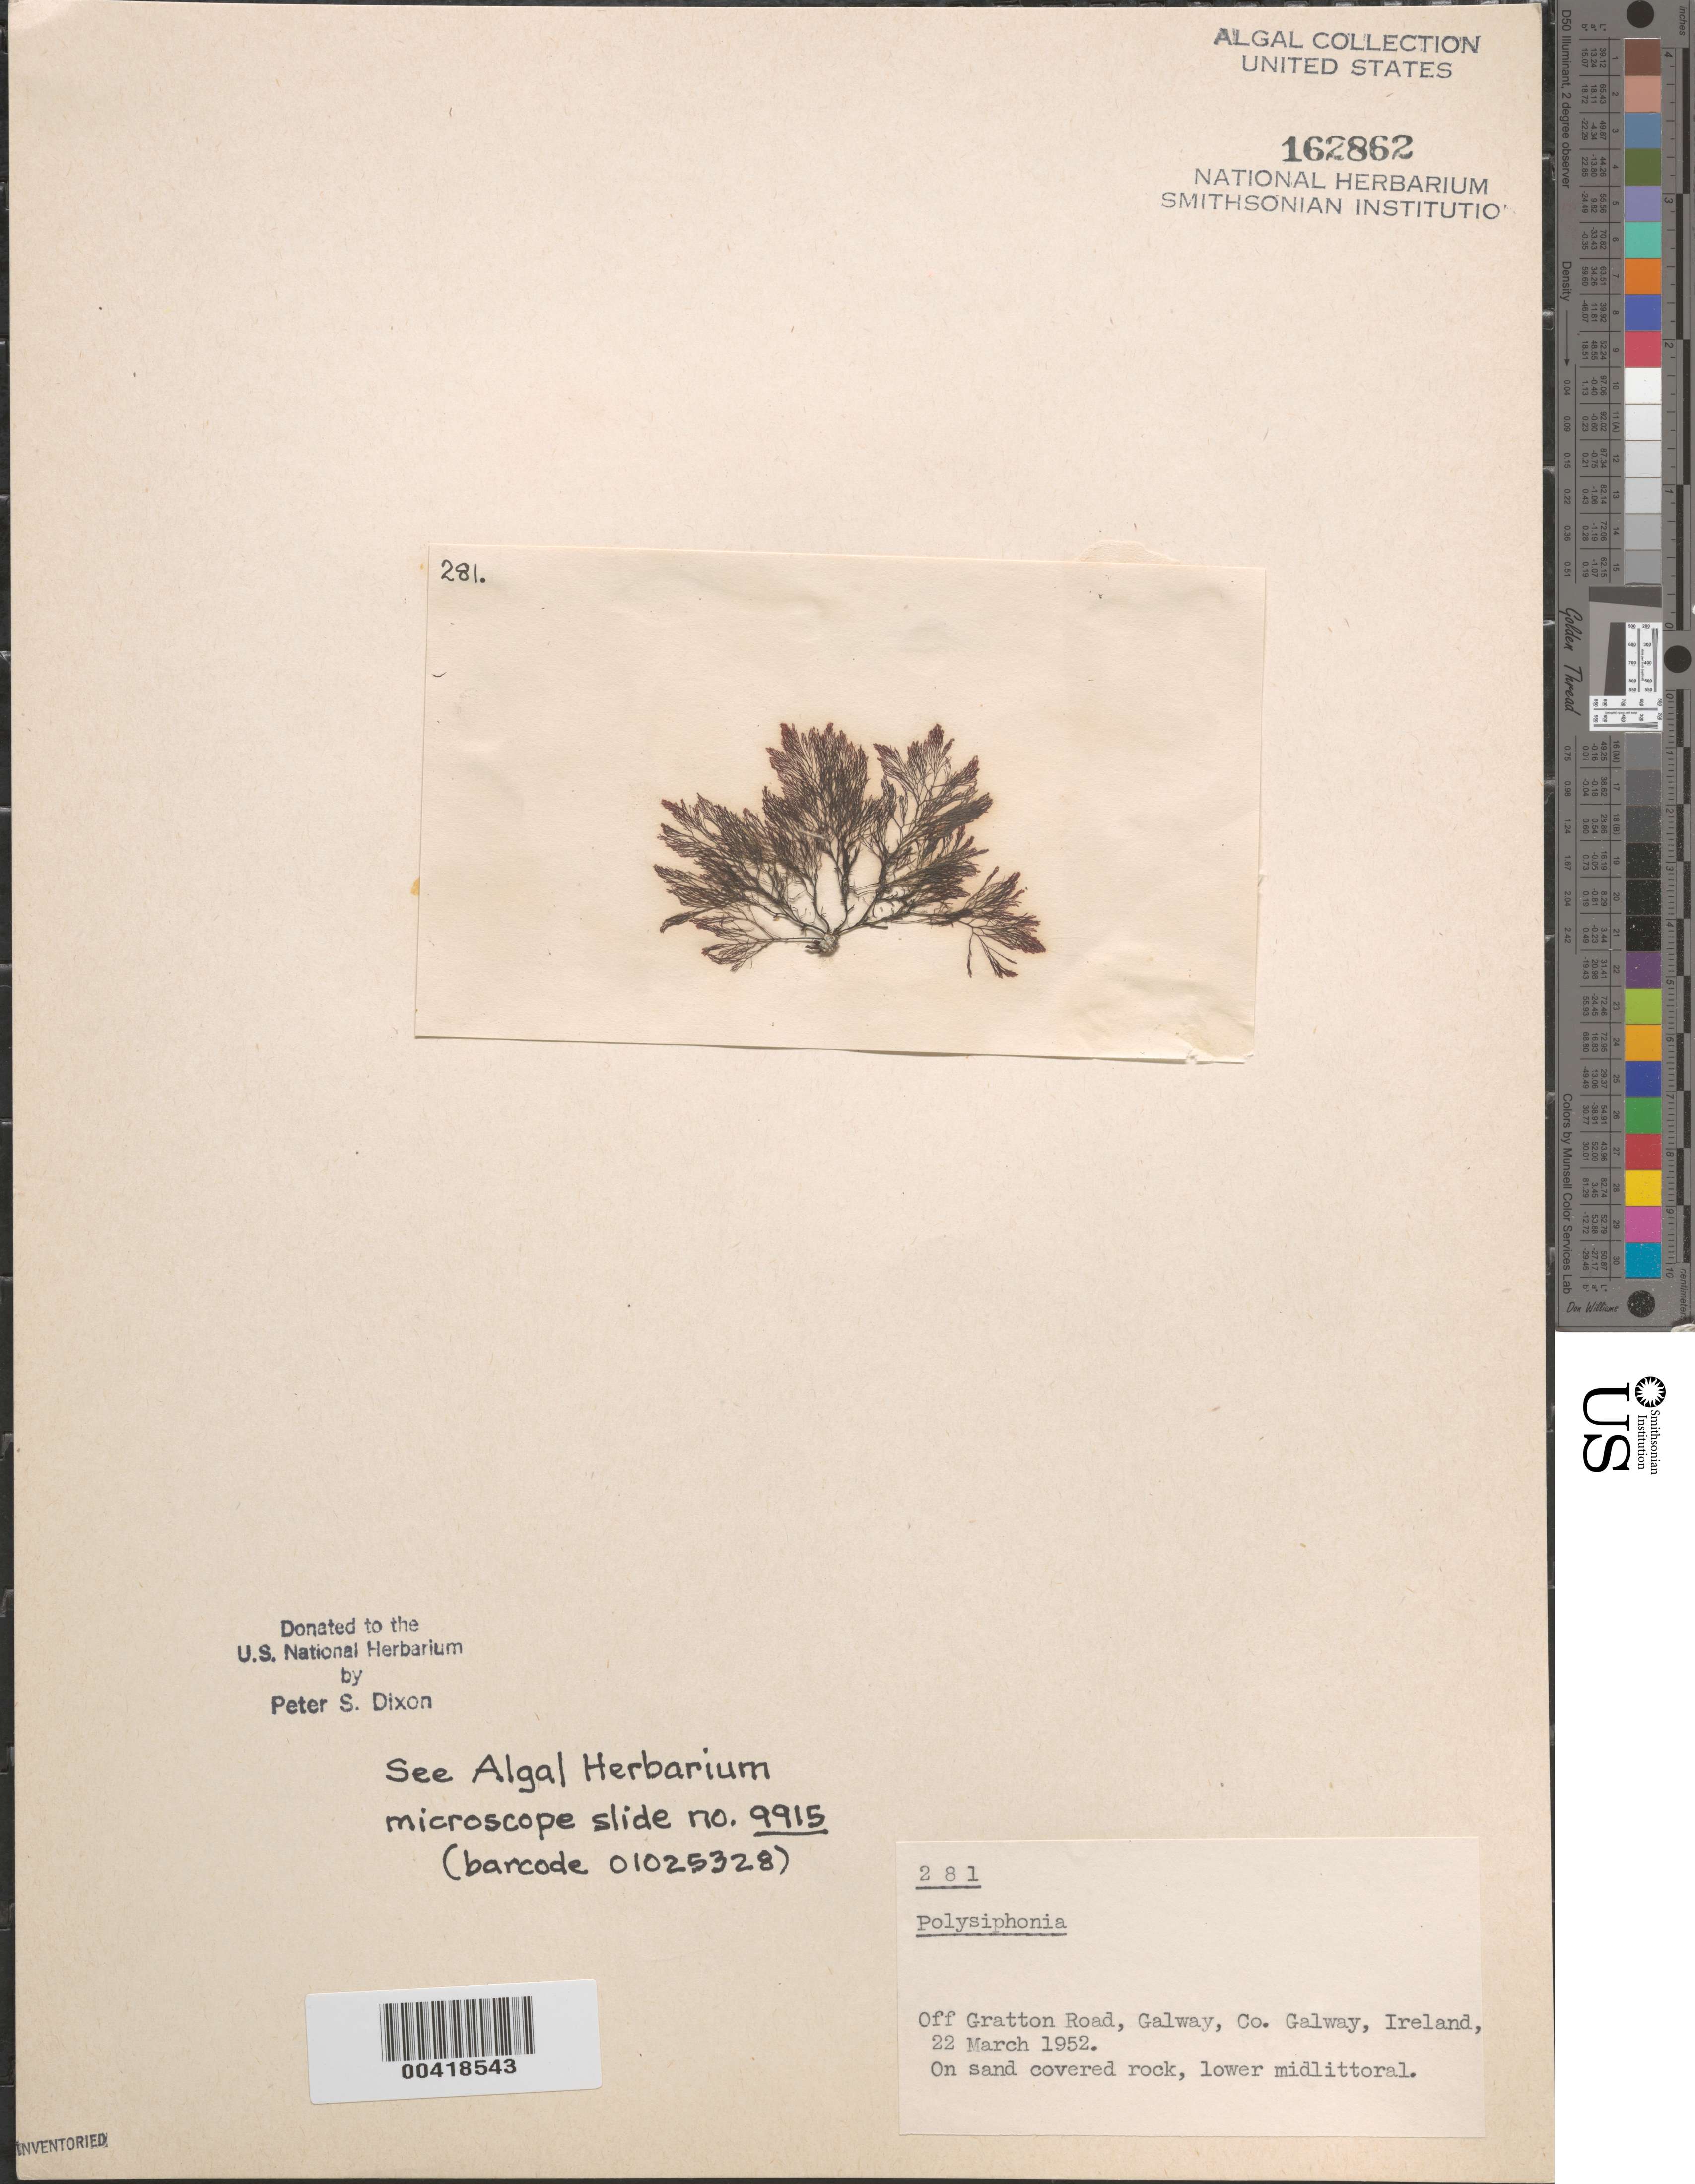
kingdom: Plantae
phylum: Rhodophyta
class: Florideophyceae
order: Ceramiales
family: Rhodomelaceae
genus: Polysiphonia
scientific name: Polysiphonia sp.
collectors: P. S. Dixon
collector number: PSD 281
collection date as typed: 22 Mar 1952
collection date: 1952-03-22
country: Ireland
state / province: Connaught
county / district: Galway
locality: Galway, off Gratton Road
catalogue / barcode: US 162862